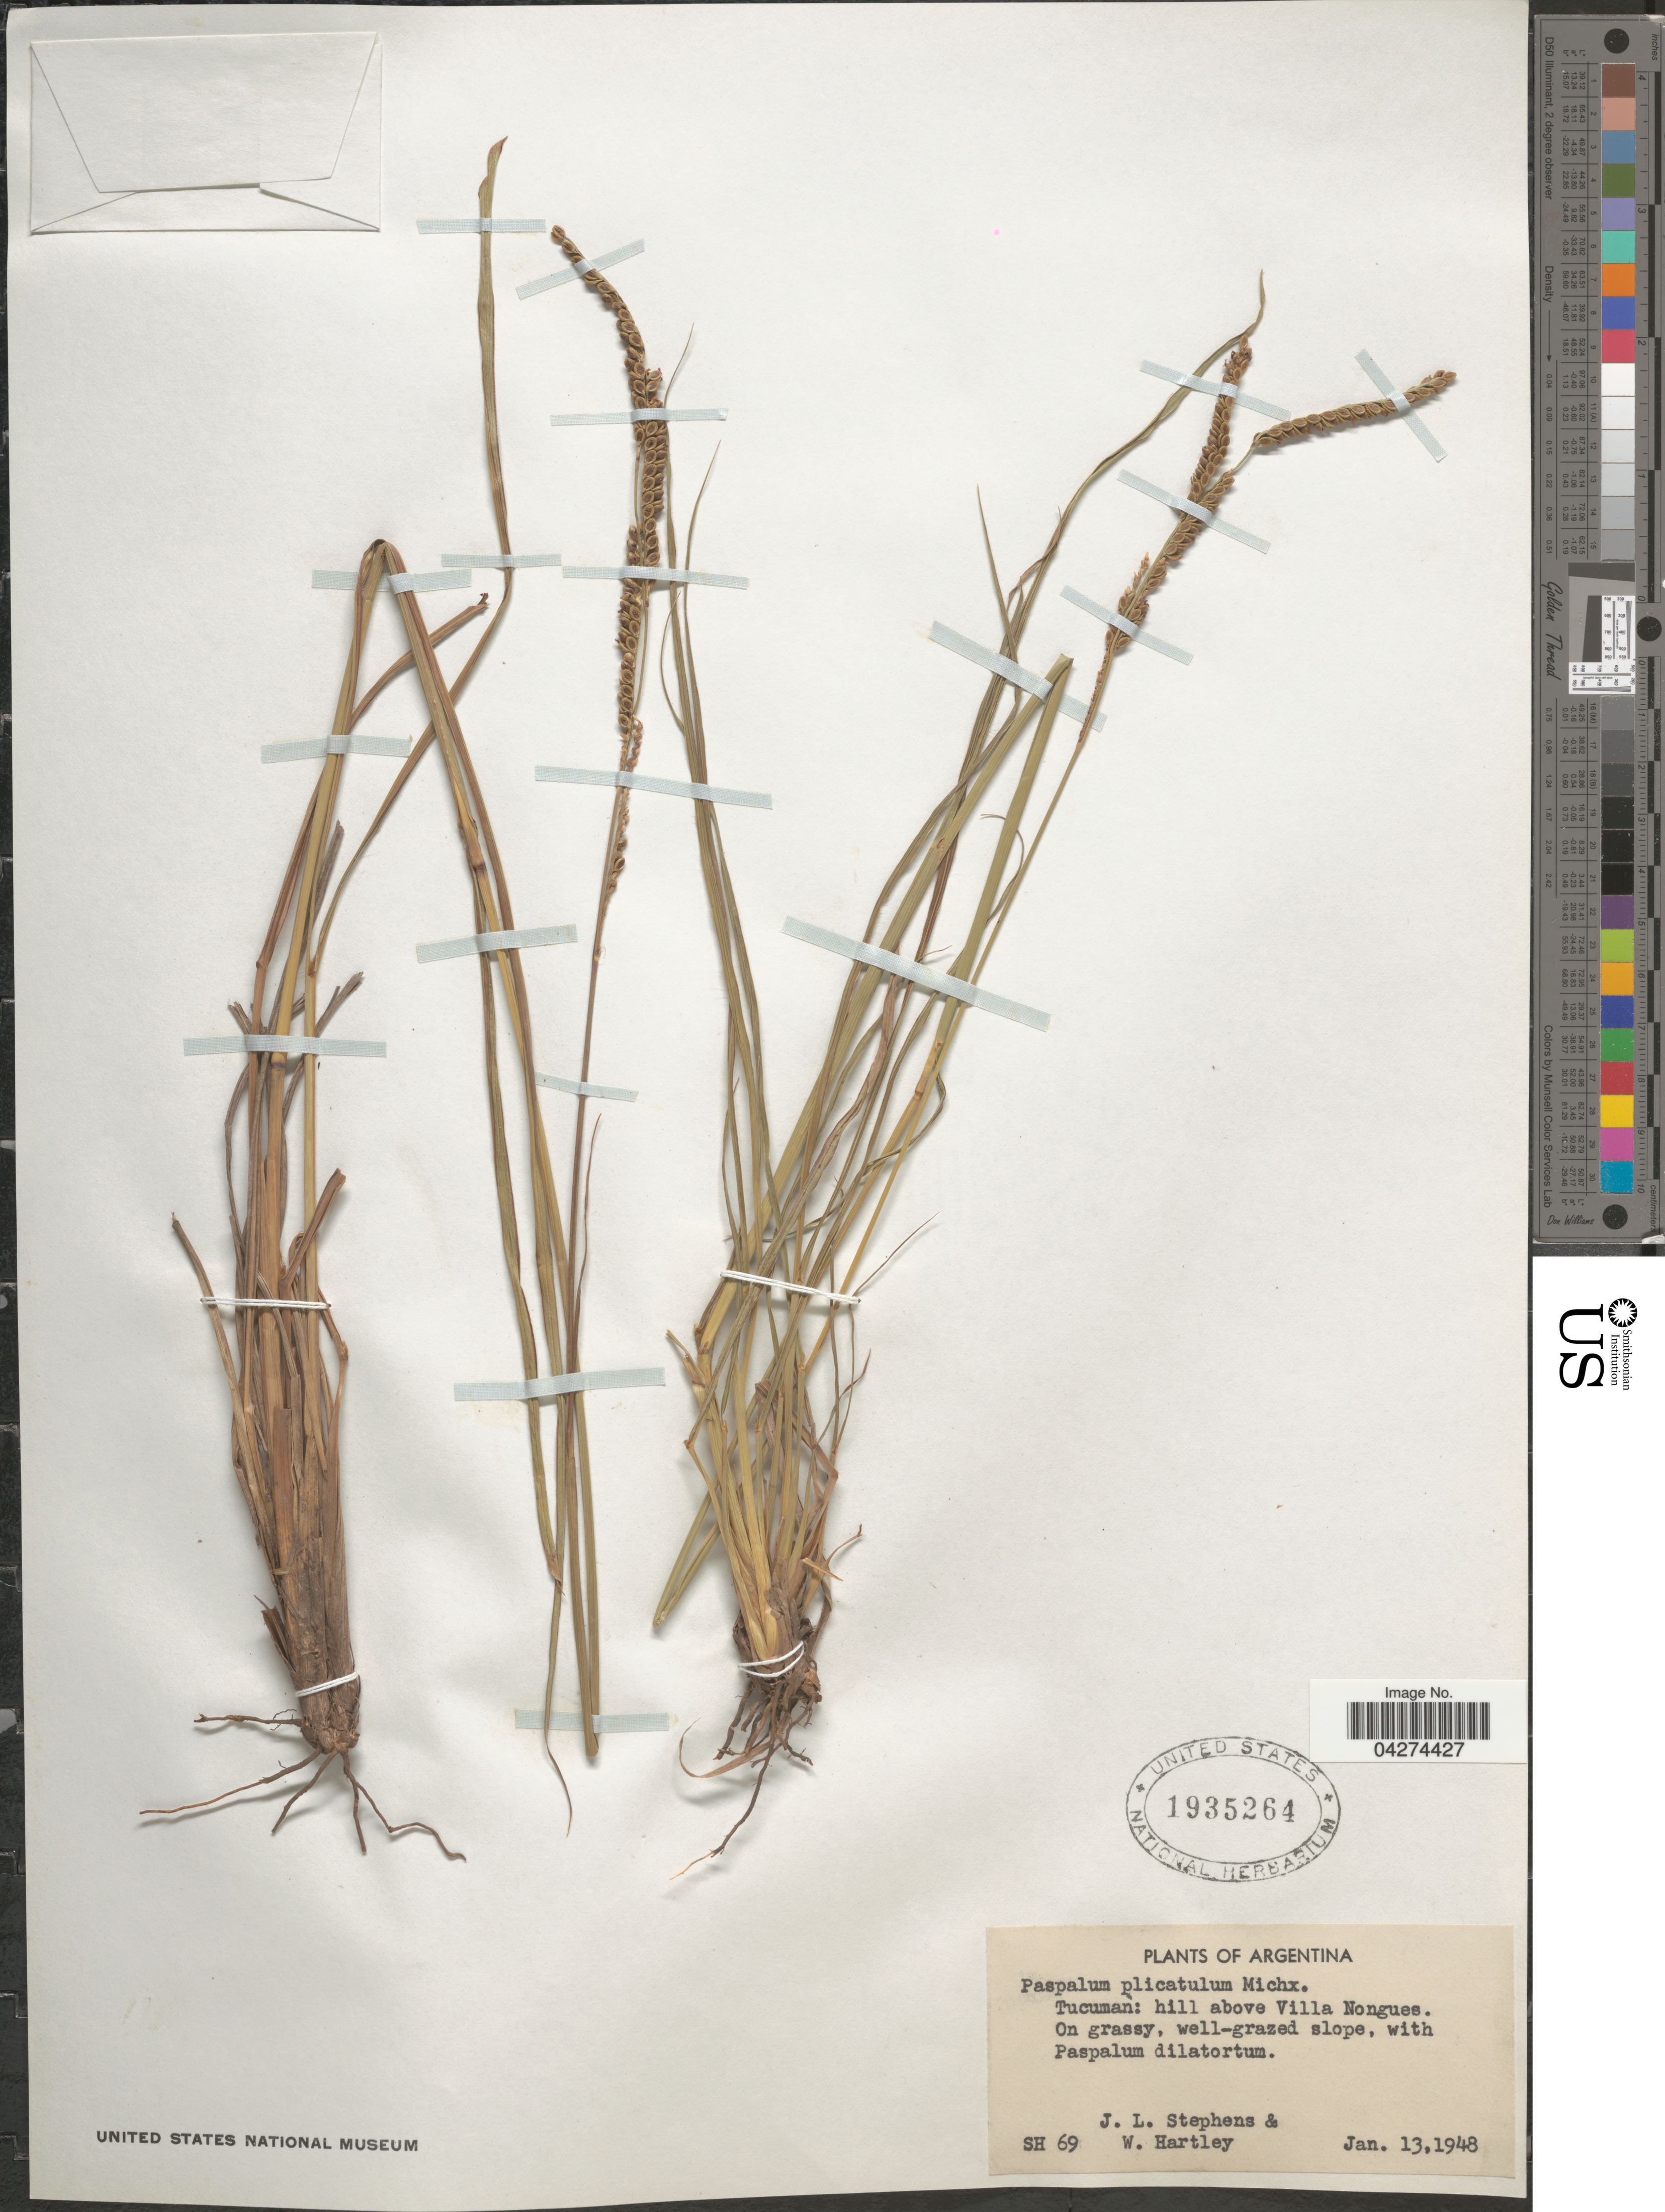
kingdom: Plantae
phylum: Tracheophyta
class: Liliopsida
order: Poales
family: Poaceae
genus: Paspalum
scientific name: Paspalum plicatulum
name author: Michx.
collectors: J. Stephens & W. Hartley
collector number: SH69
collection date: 1948-01-13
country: Argentina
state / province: Tucuman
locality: Hill above Villa Nongues.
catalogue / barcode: US 1935264